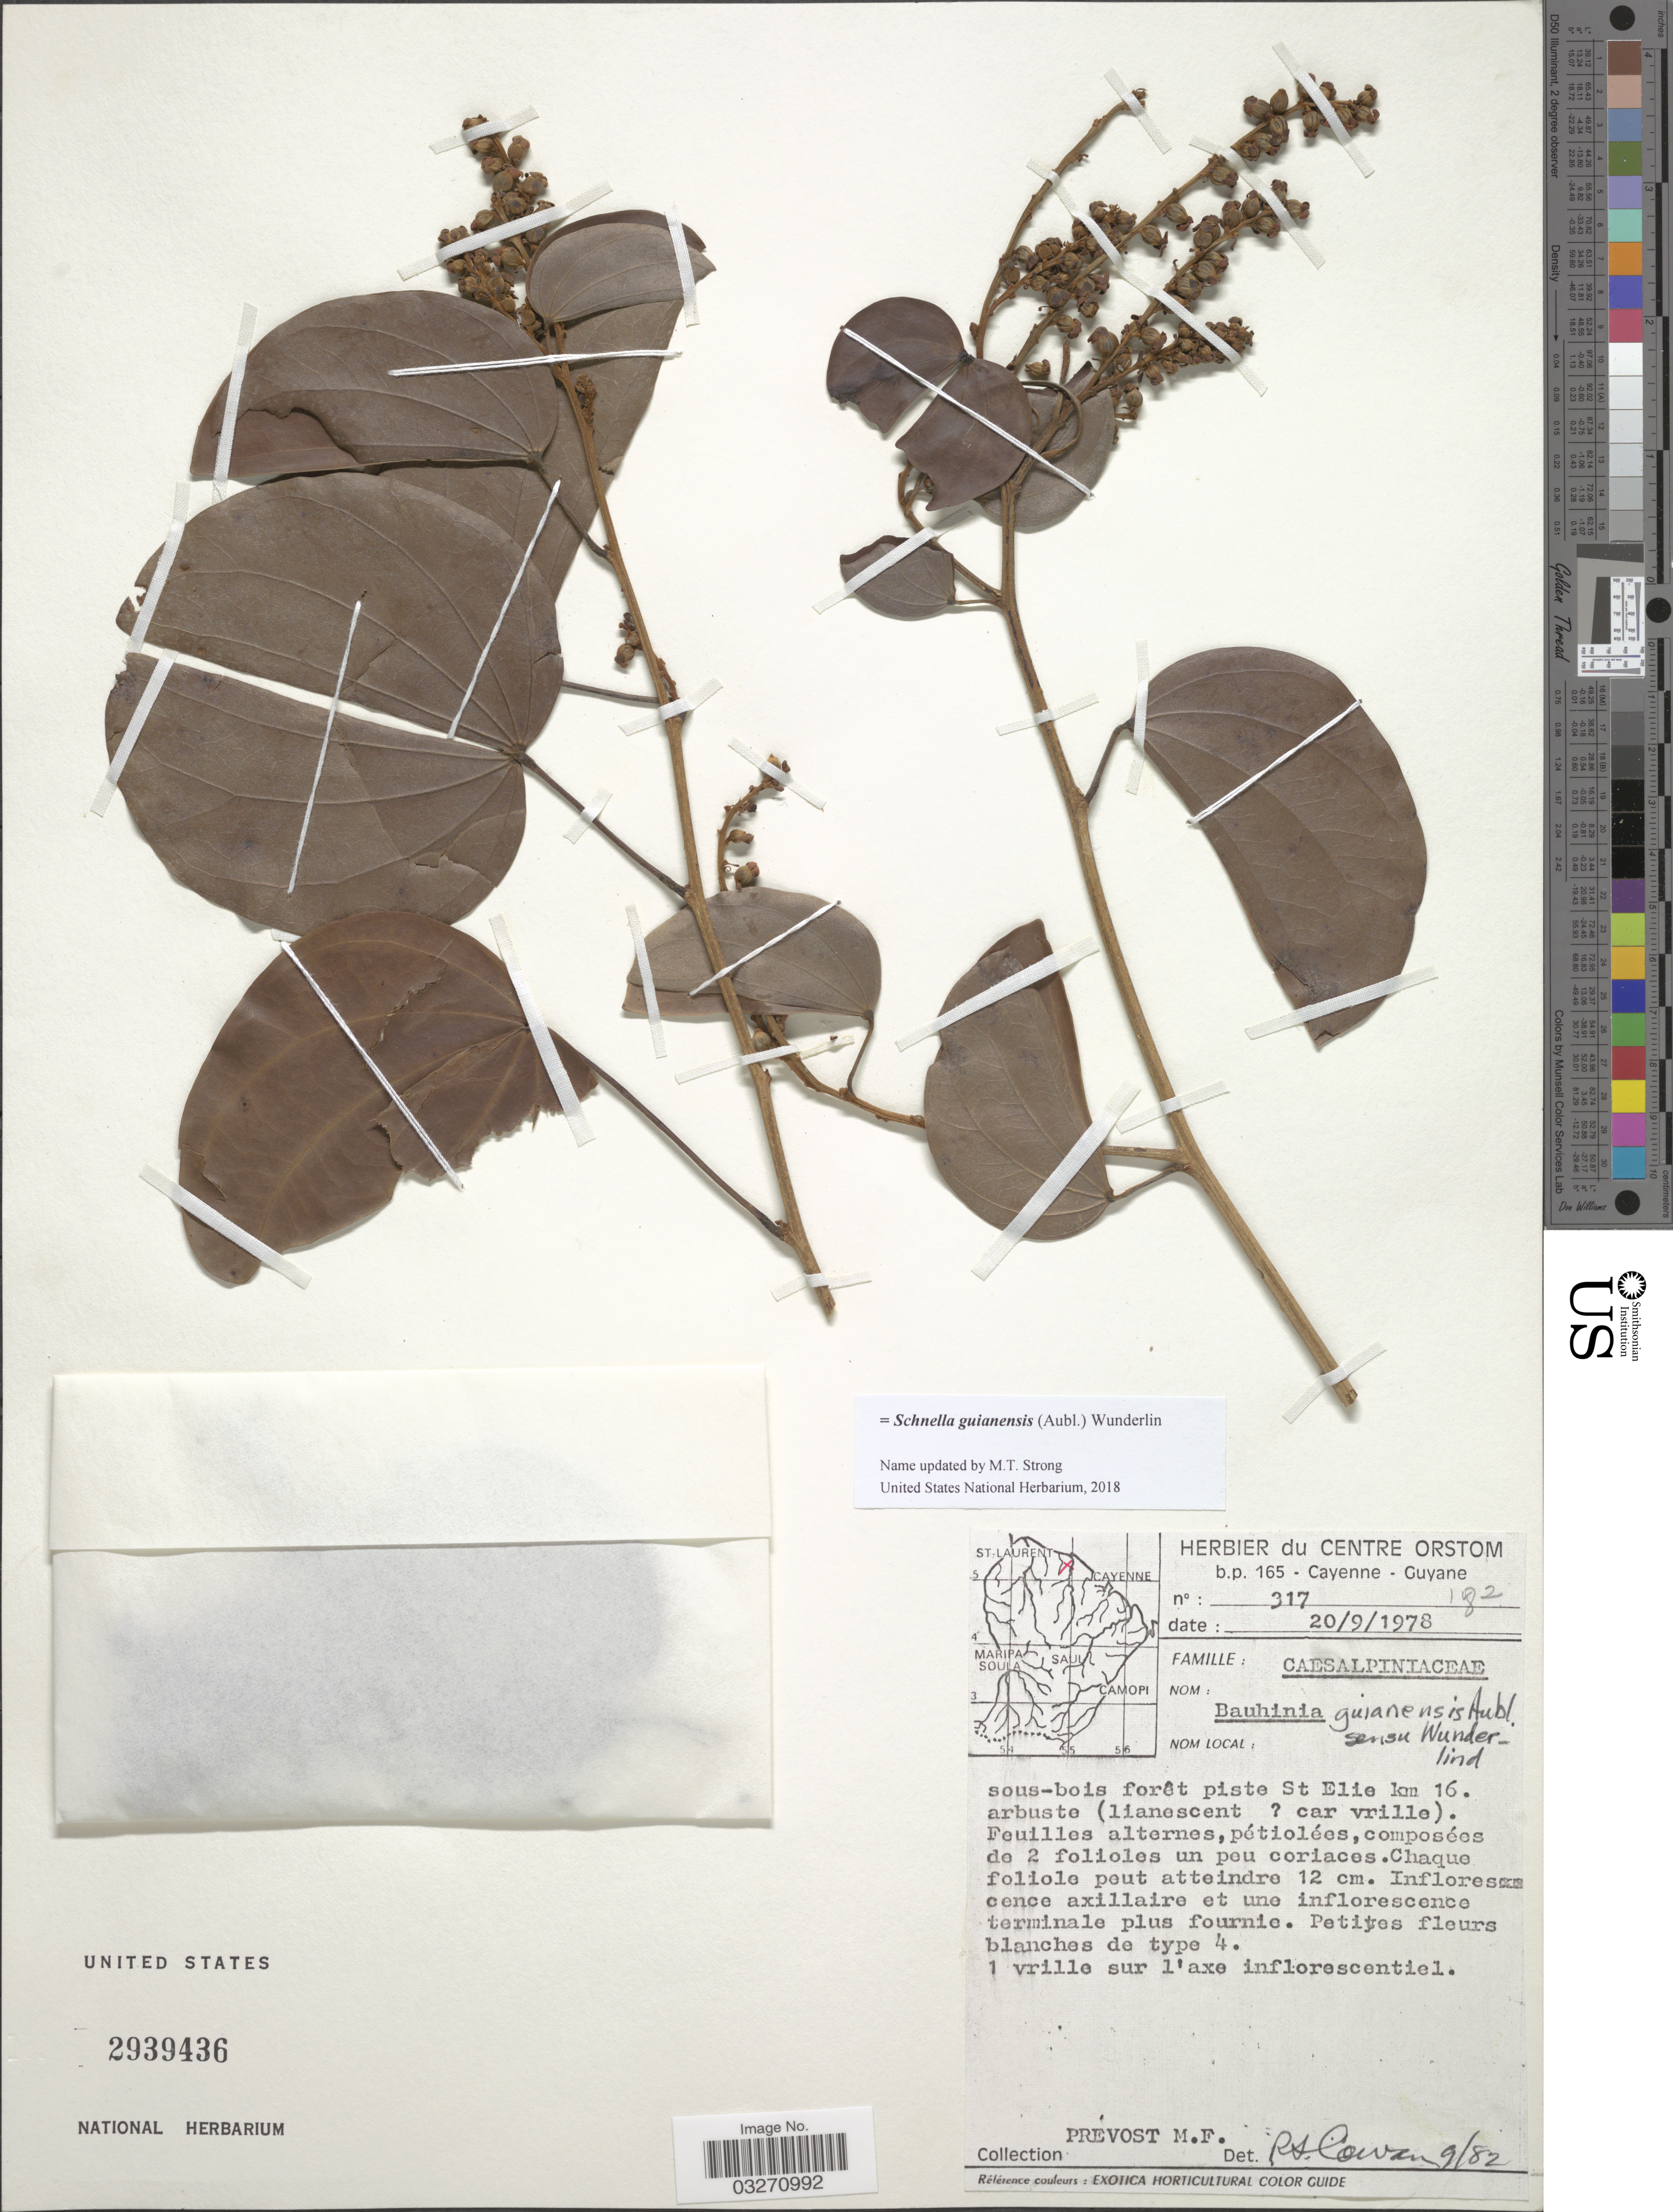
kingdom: Plantae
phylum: Tracheophyta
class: Magnoliopsida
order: Fabales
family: Fabaceae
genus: Schnella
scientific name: Schnella guianensis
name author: (Aubl.) Wunderlin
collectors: M. Prévost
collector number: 317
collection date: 1978-09-20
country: French Guiana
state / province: Cayenne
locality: Sous-bois forêt piste St Elie km 16.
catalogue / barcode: US 2939436